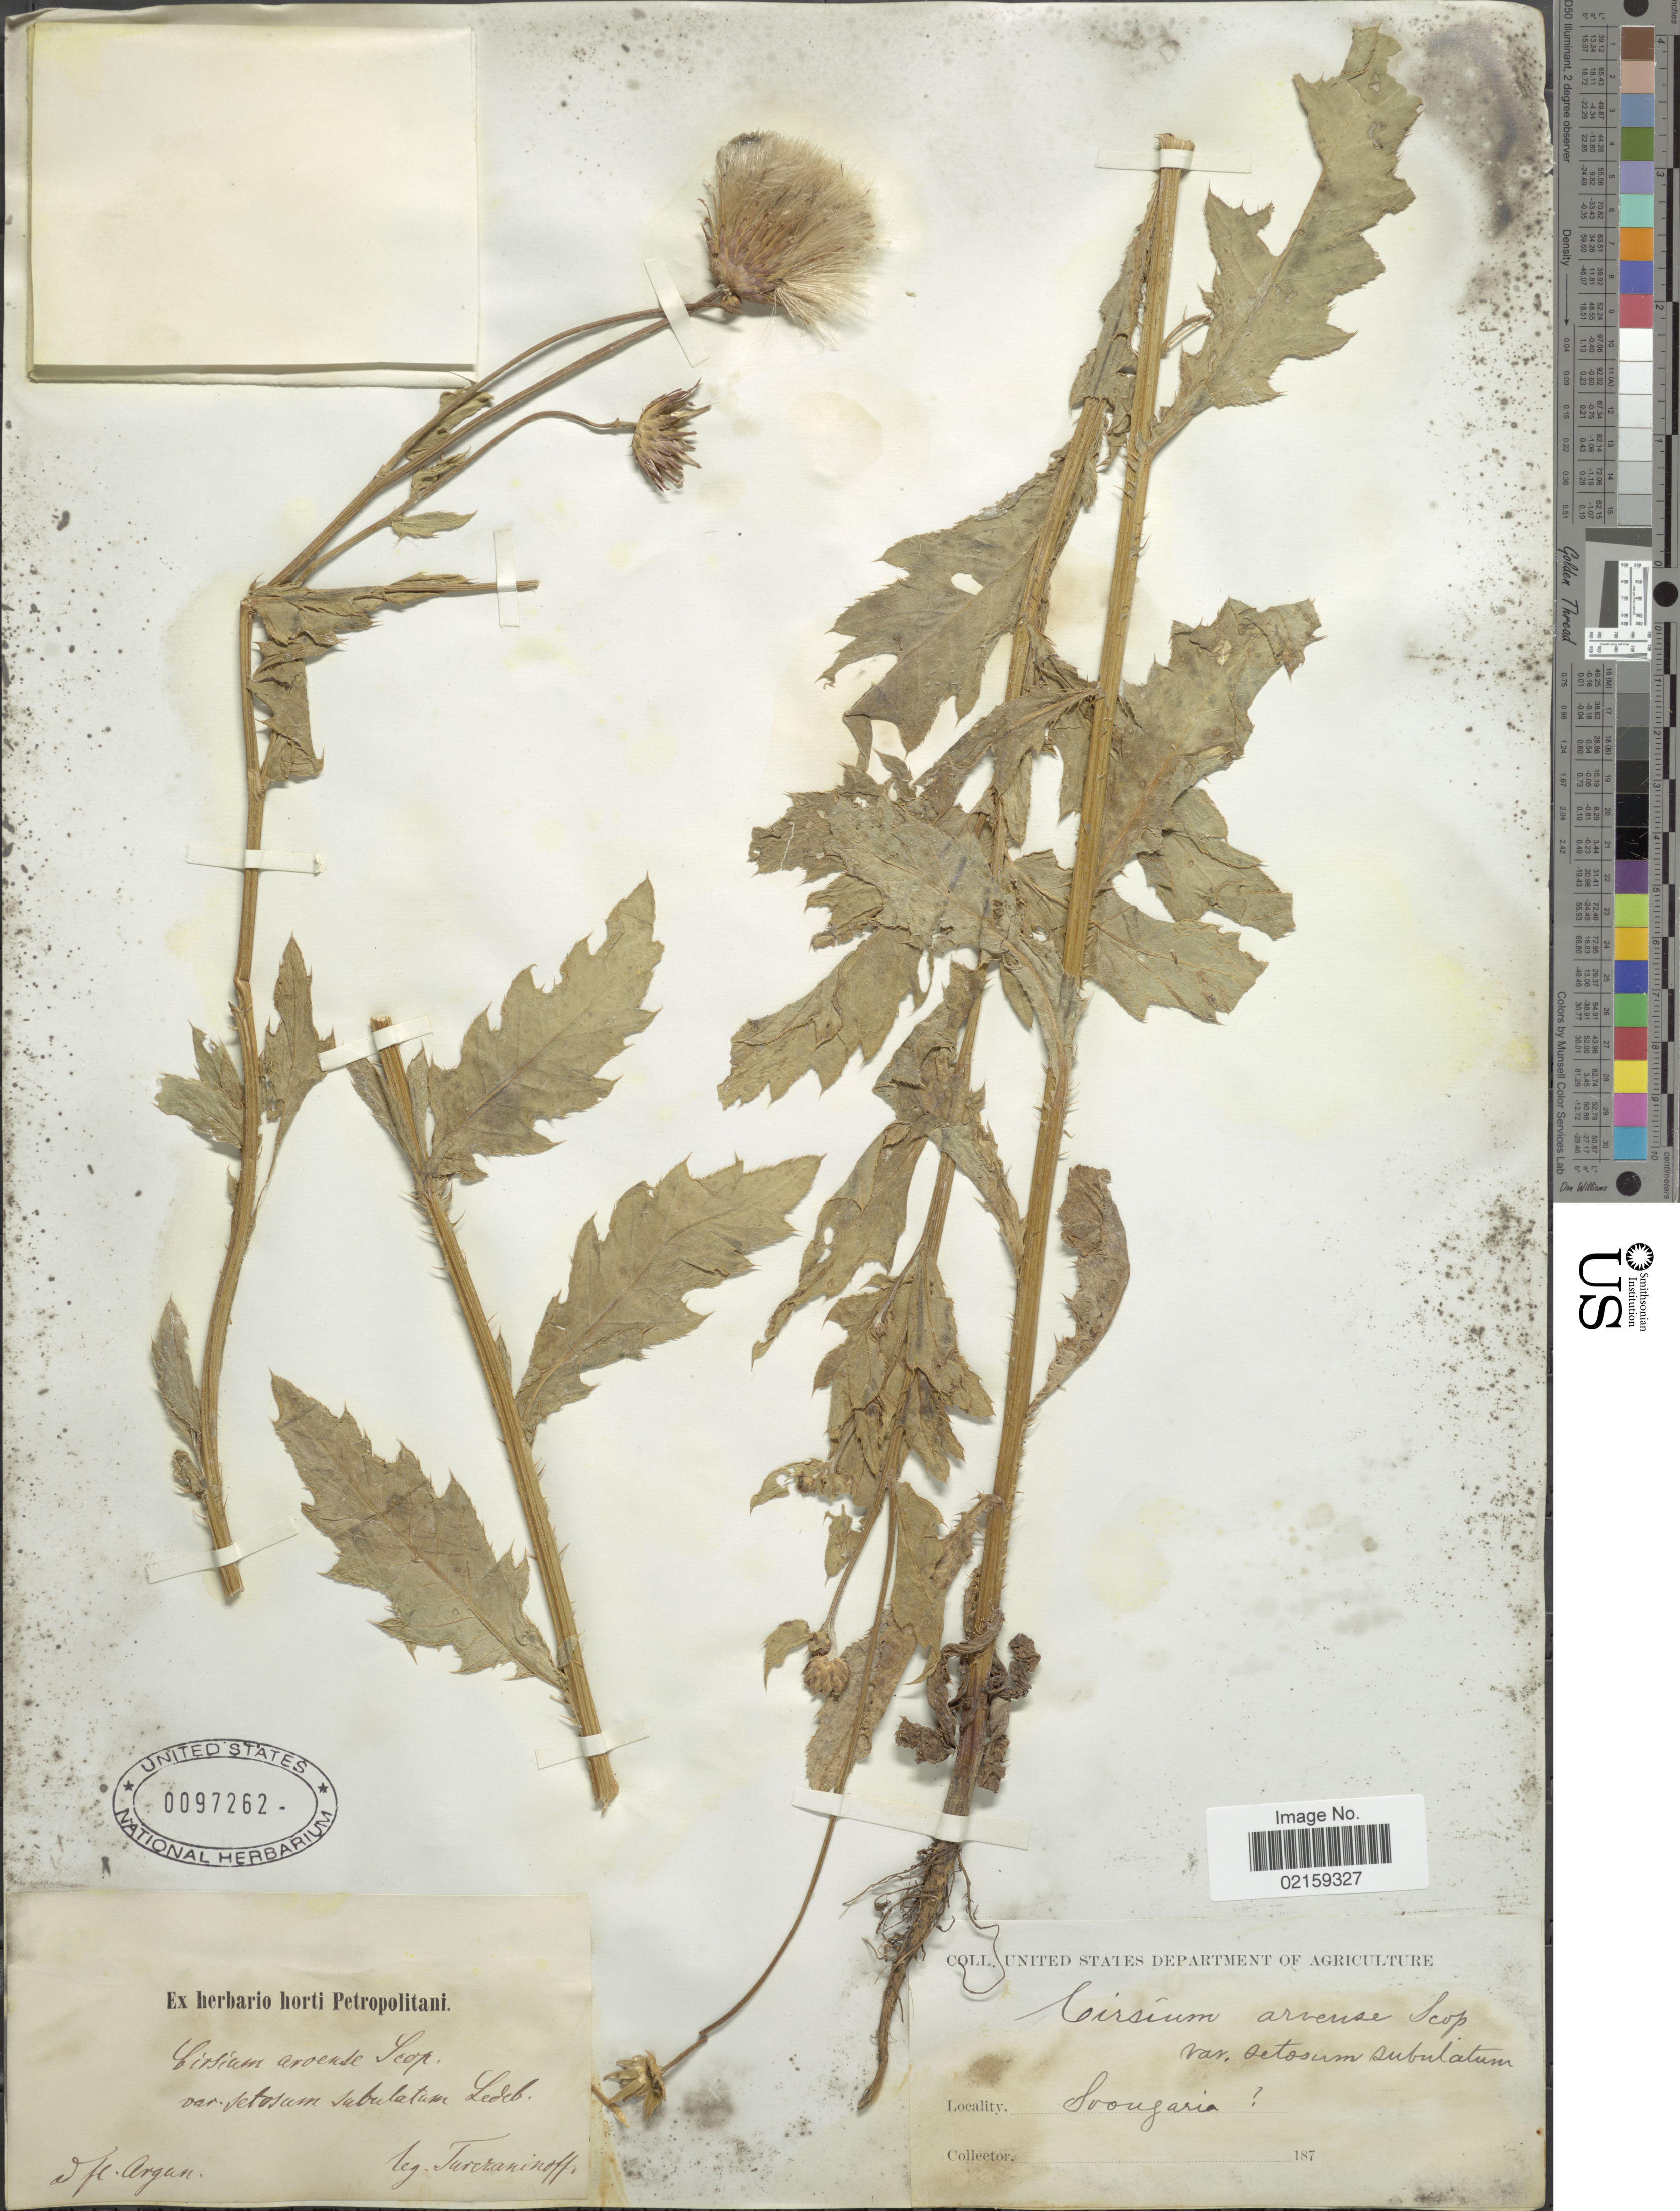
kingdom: Plantae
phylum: Tracheophyta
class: Magnoliopsida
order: Asterales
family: Asteraceae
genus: Cirsium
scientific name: Cirsium arvense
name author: (L.) Scop.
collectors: N. Turczaninow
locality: Ad. fl. Argam. Svongaria [unsure placement] [interpreted]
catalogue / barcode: US 97262